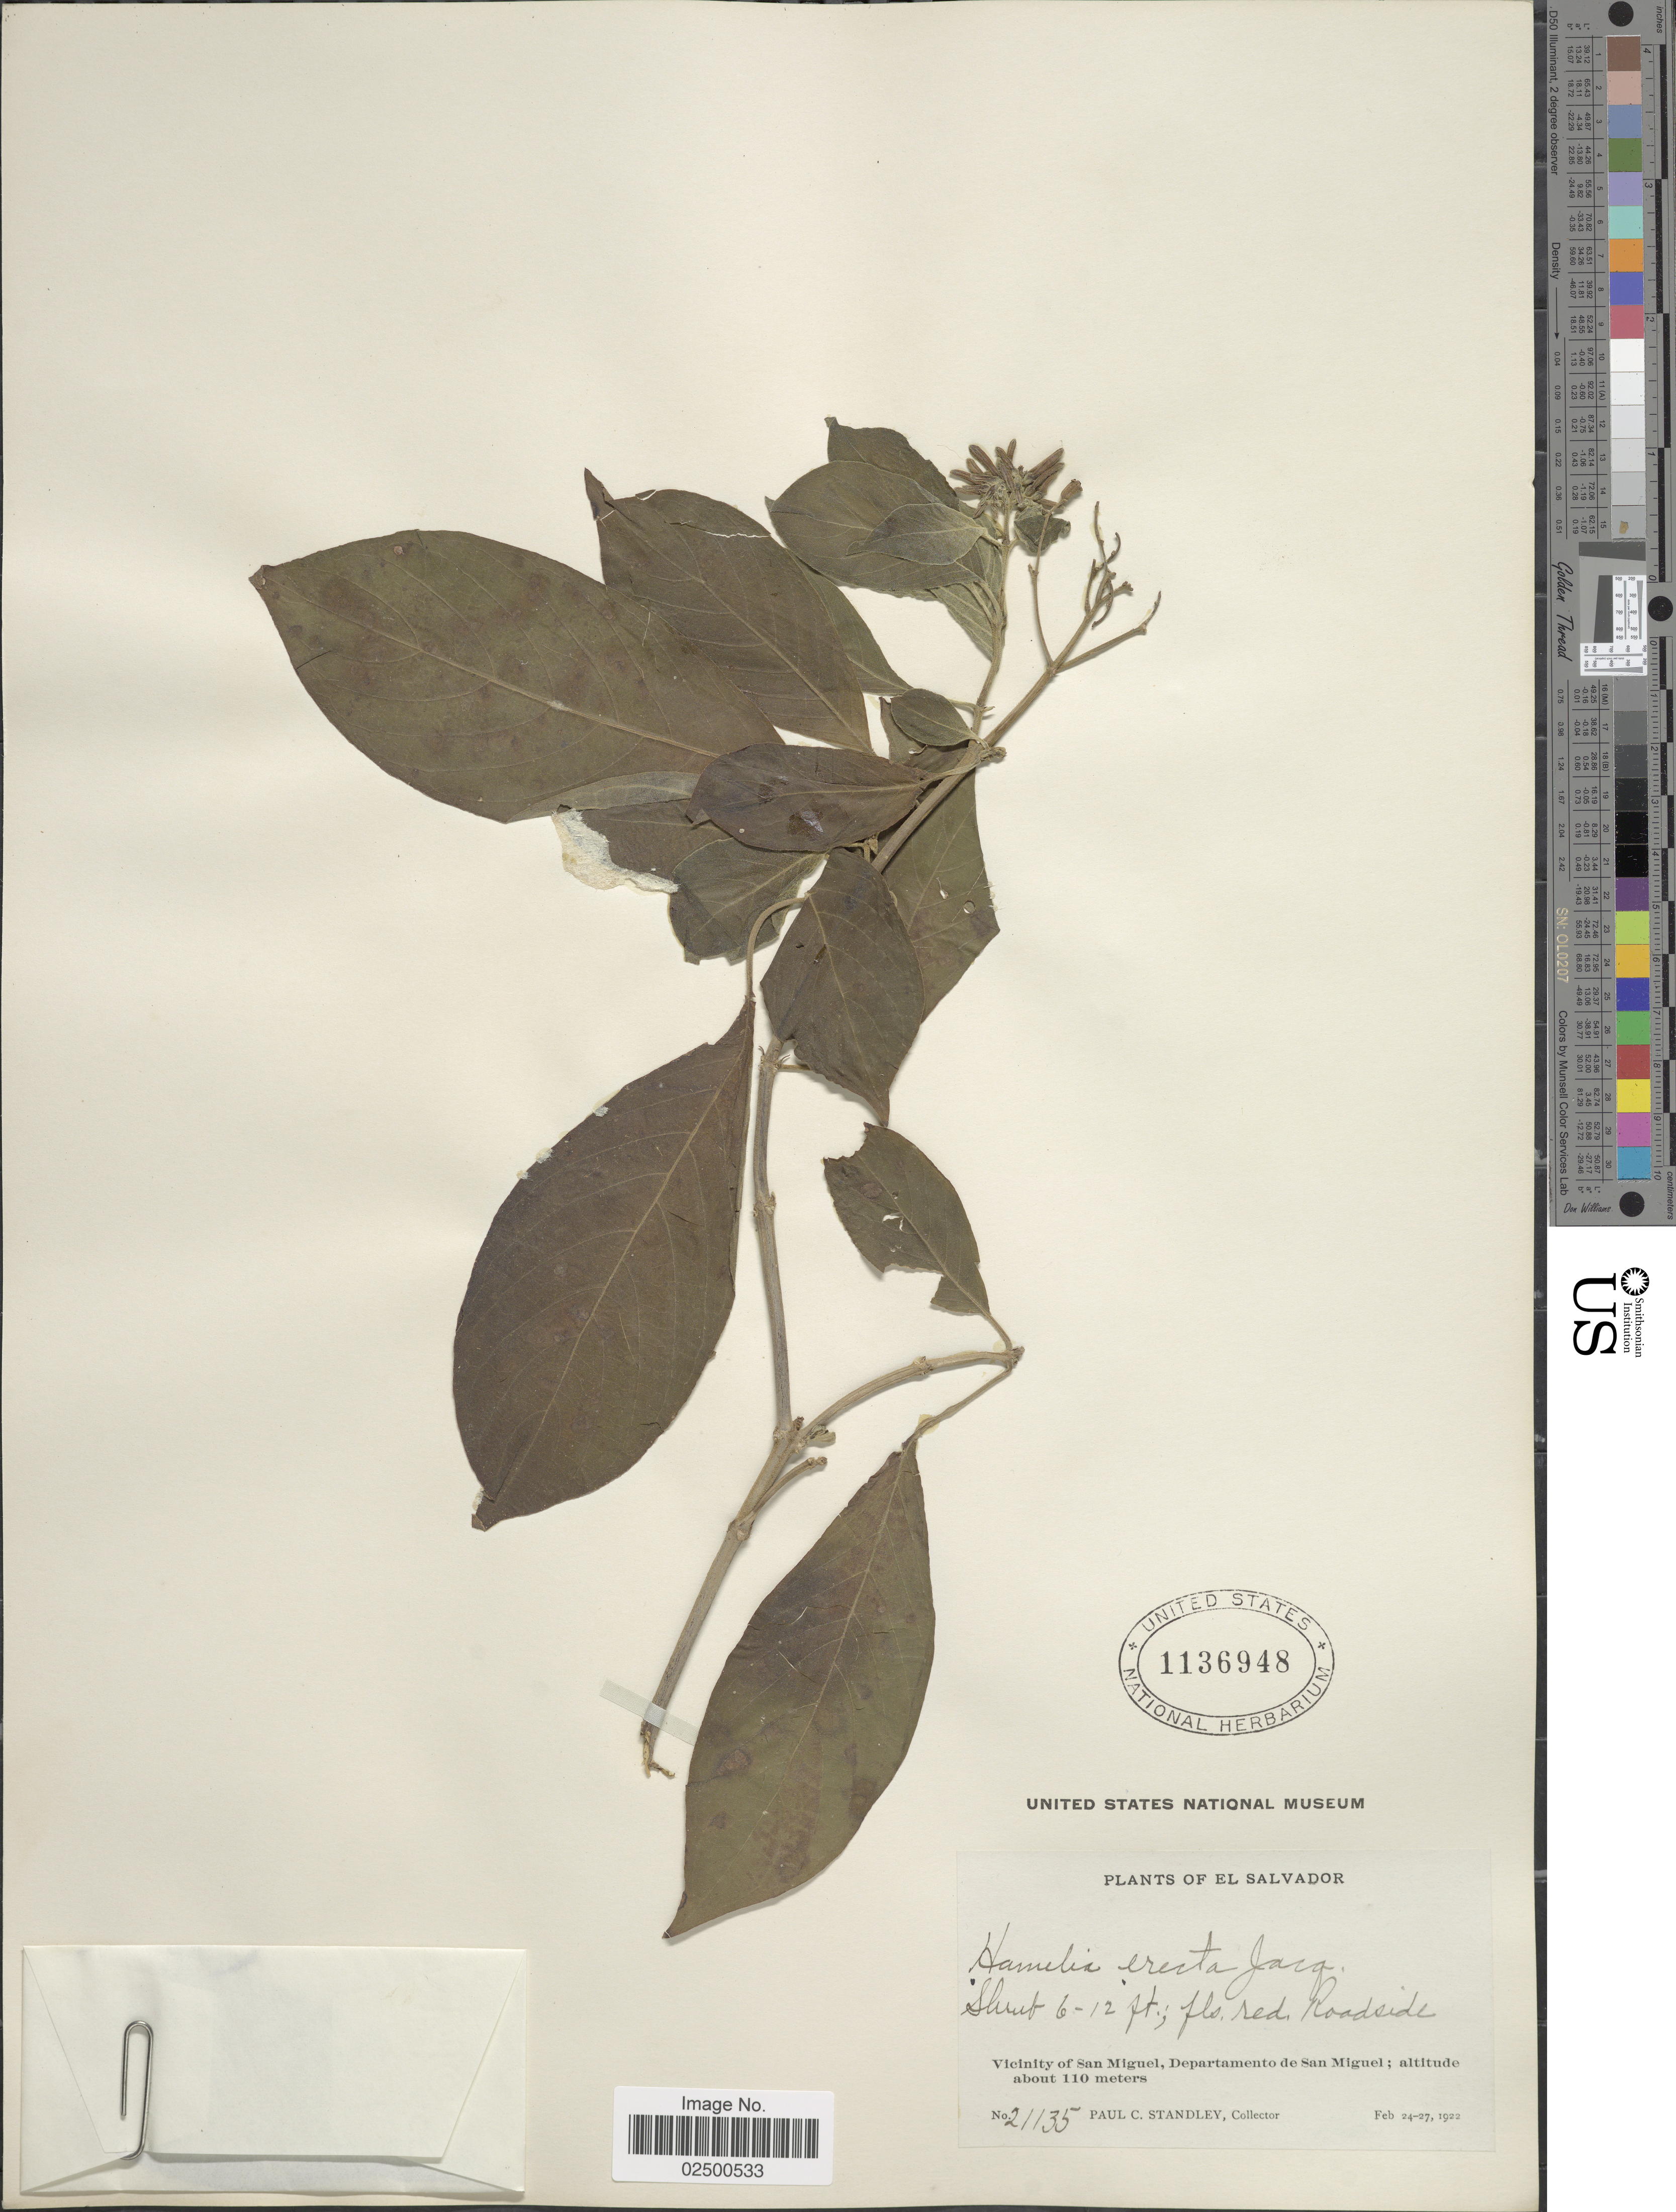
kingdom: Plantae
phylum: Tracheophyta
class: Magnoliopsida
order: Gentianales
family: Rubiaceae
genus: Hamelia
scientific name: Hamelia erecta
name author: Jacq.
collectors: P. C. Standley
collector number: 21135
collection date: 1922-02-24/1922-02-27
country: El Salvador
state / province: San Miguel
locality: Vicinity of San Miguel, Departmento de San Miguel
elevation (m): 110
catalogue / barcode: US 1136948